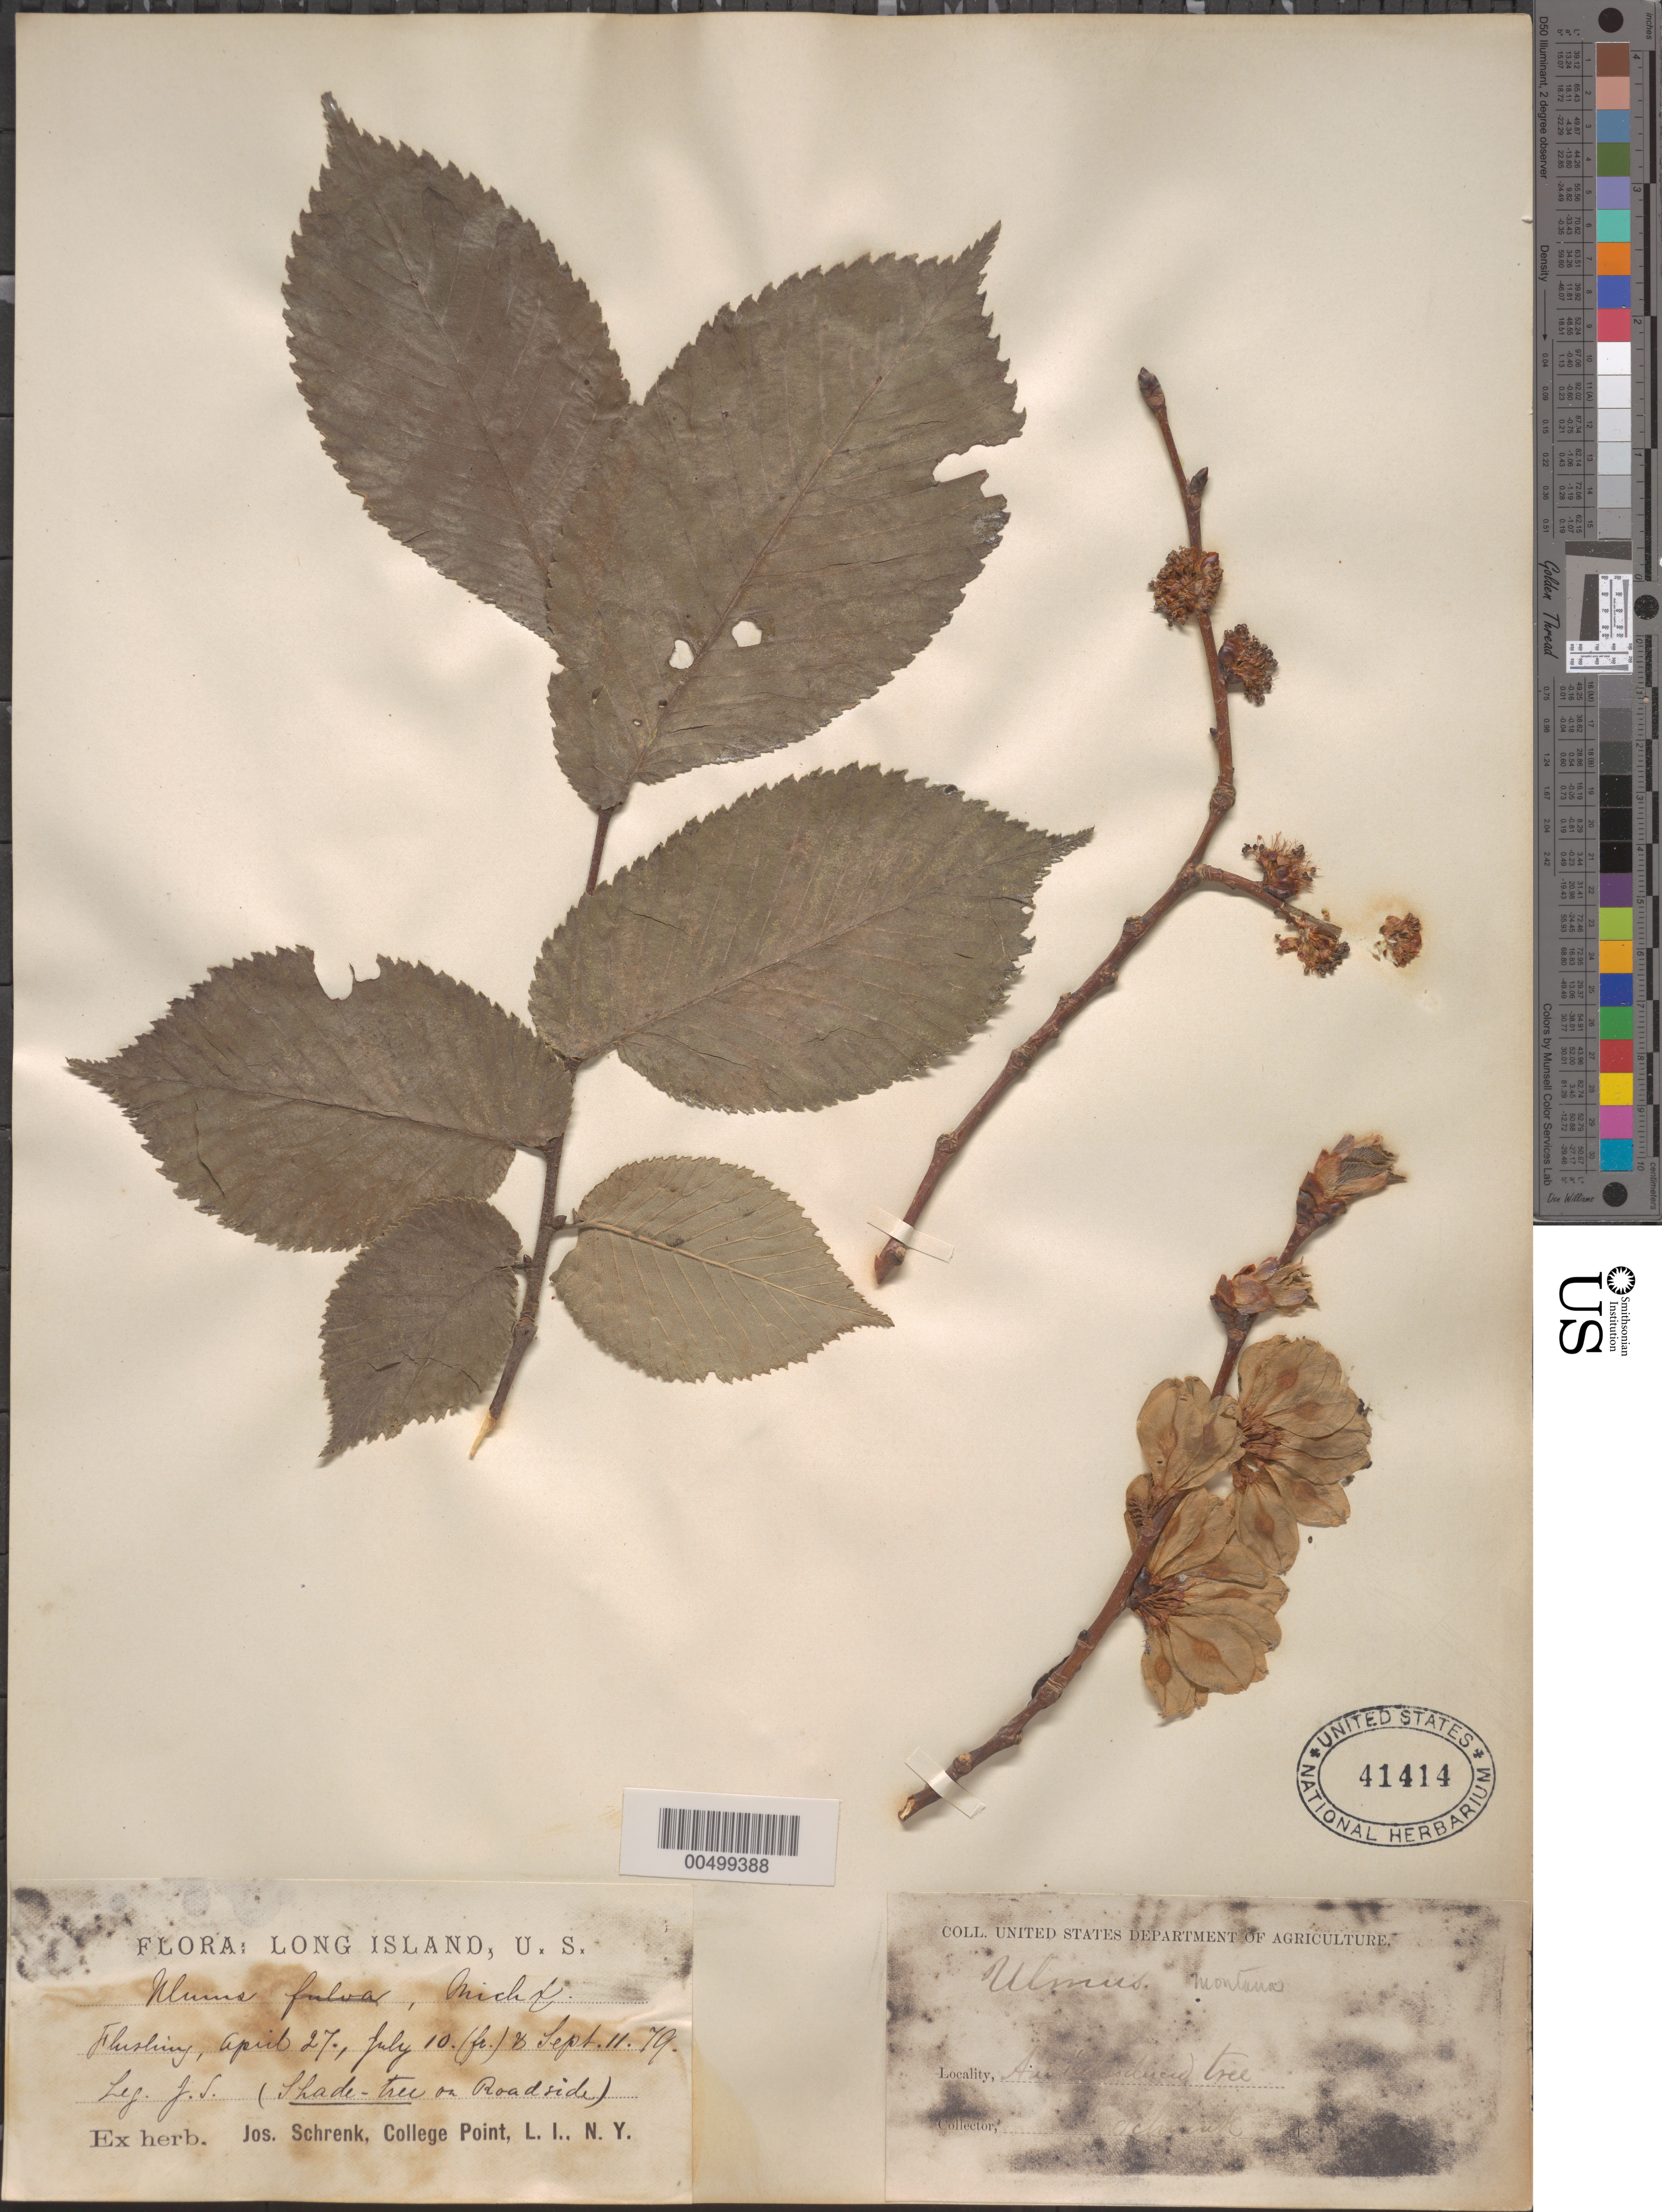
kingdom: Plantae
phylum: Tracheophyta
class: Magnoliopsida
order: Rosales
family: Ulmaceae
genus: Ulmus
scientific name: Ulmus glabra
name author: Huds.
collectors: J. v. Schrenk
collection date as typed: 27 Apr 1879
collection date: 1879-04-27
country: United States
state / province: New York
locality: Flushing, Long Island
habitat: on roadside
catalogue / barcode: US 41414